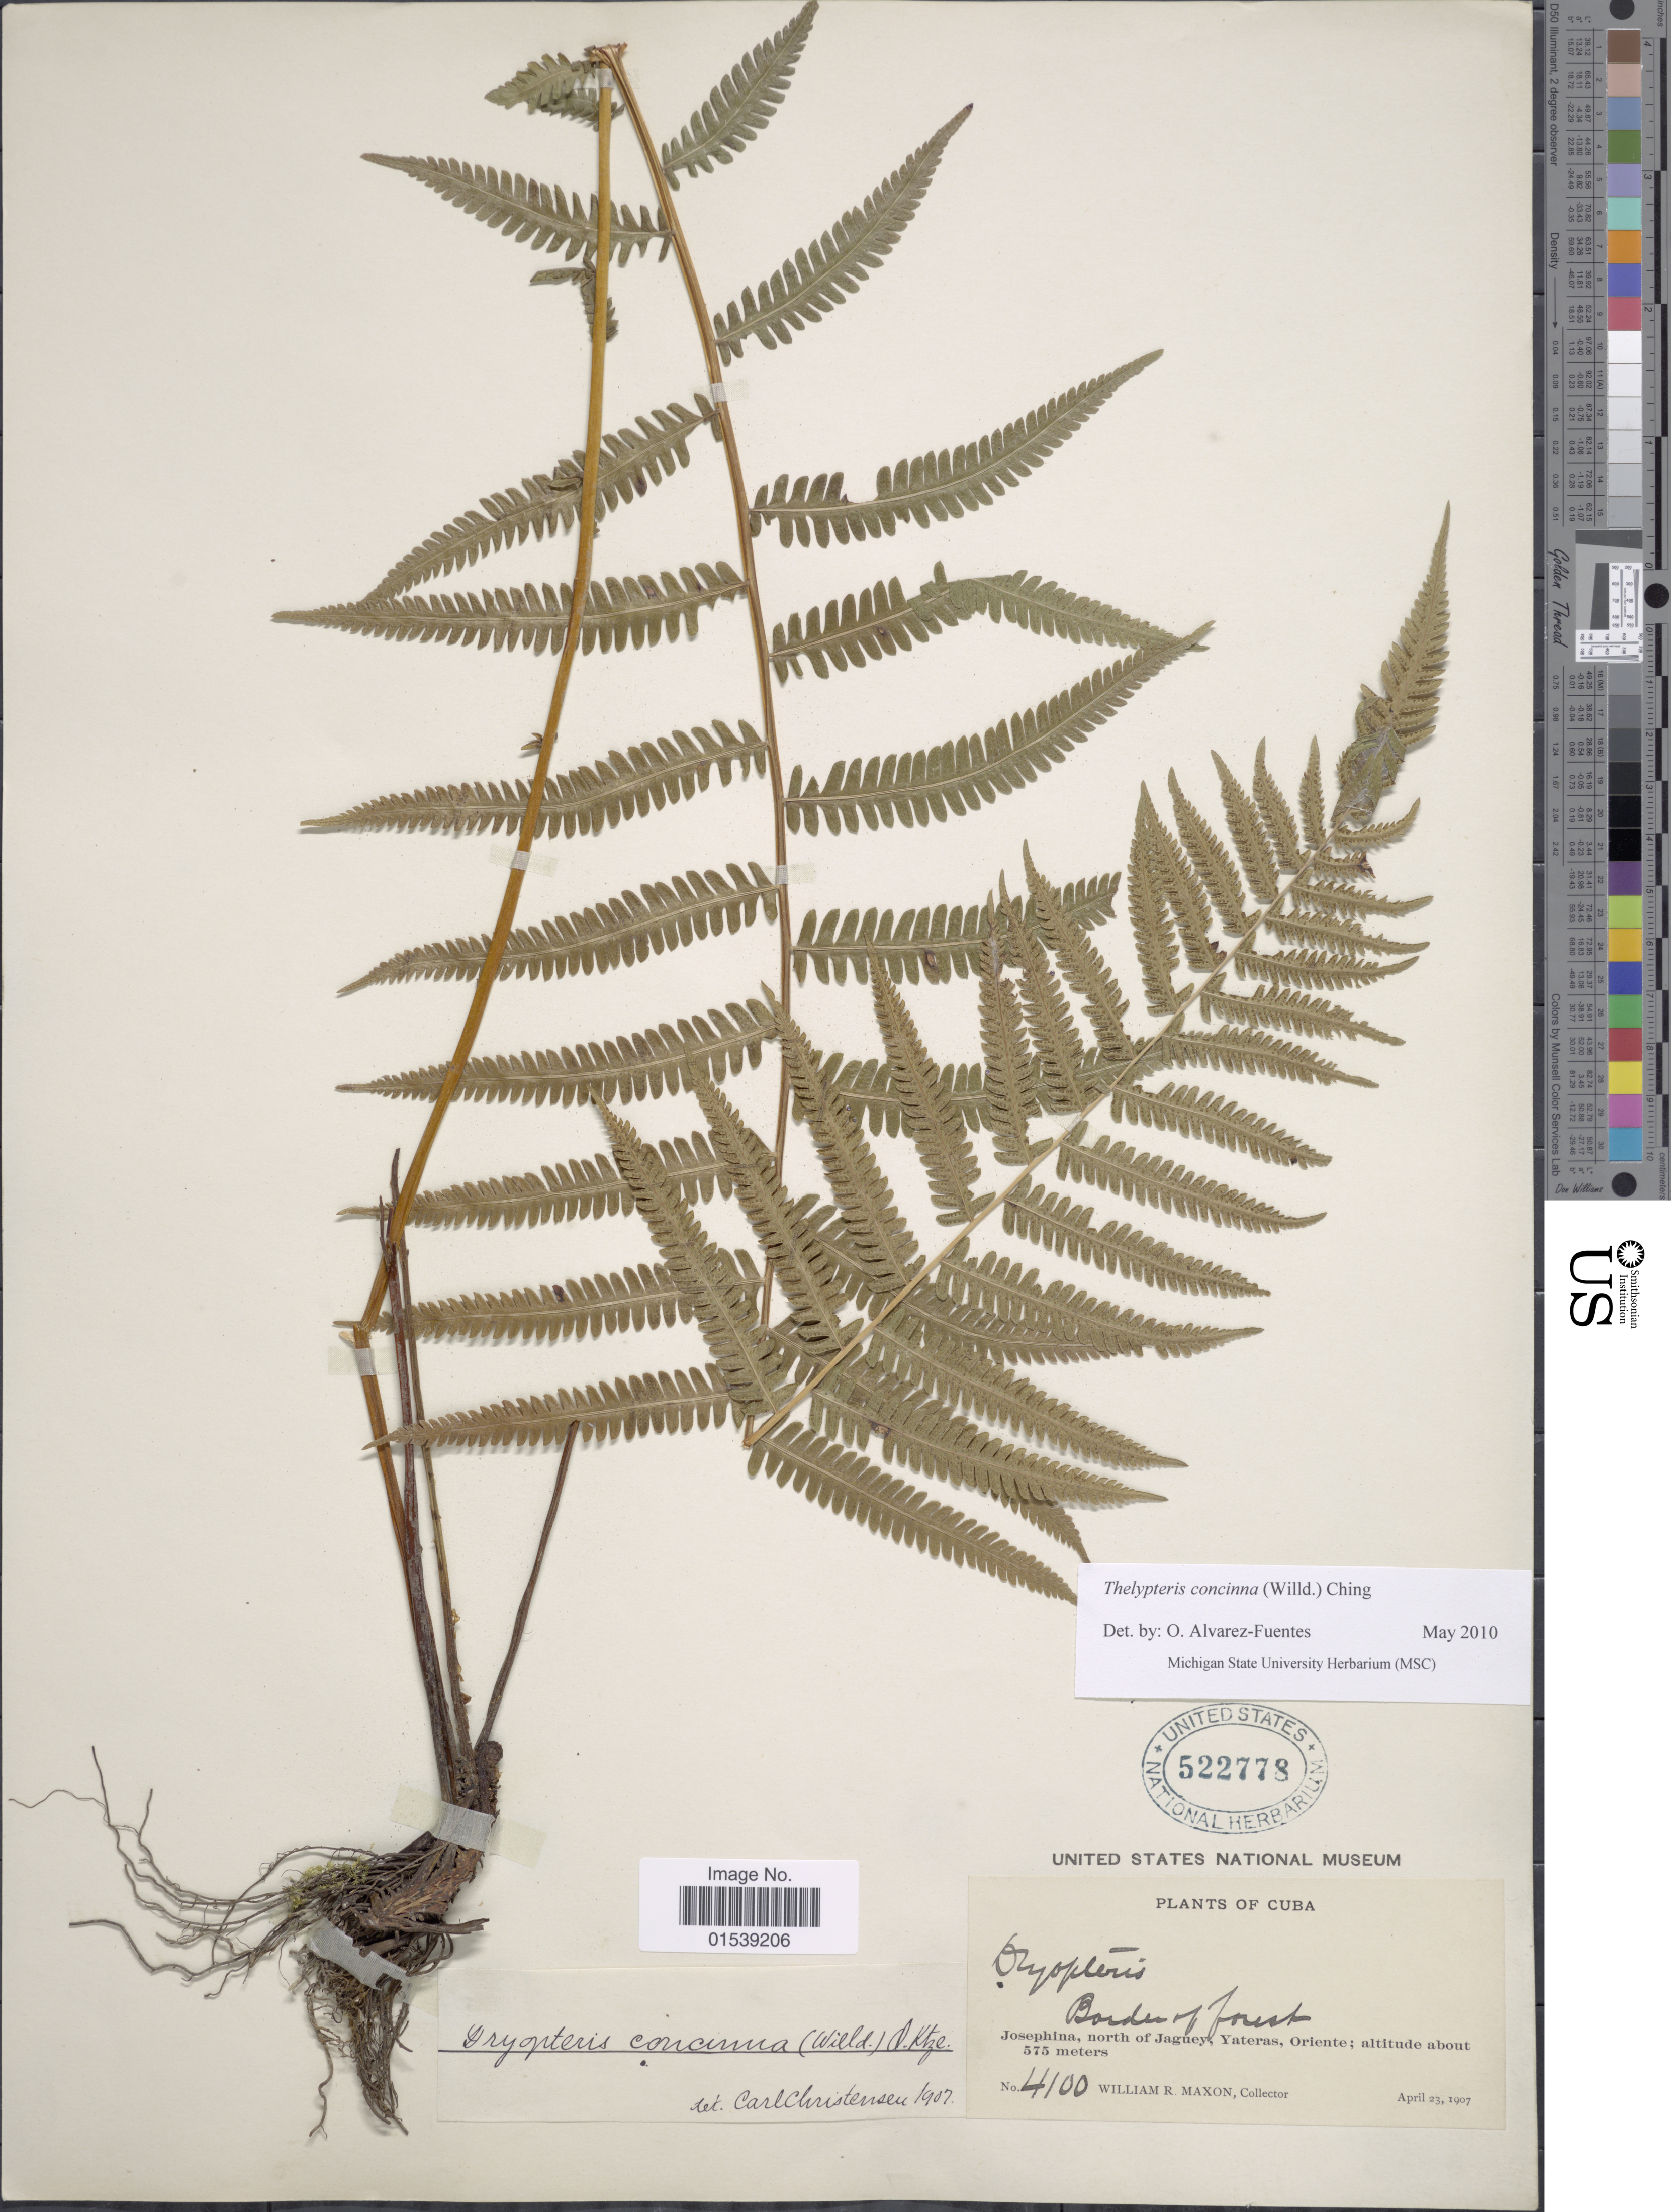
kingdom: Plantae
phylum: Tracheophyta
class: Polypodiopsida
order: Polypodiales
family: Thelypteridaceae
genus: Amauropelta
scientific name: Amauropelta concinna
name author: (Willd.) Pic. Serm.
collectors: W. R. Maxon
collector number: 4100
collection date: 1907-04-23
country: Cuba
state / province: Oriente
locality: Josephina, north of Jaguey, Yateras, Oriente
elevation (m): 575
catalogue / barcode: US 522778